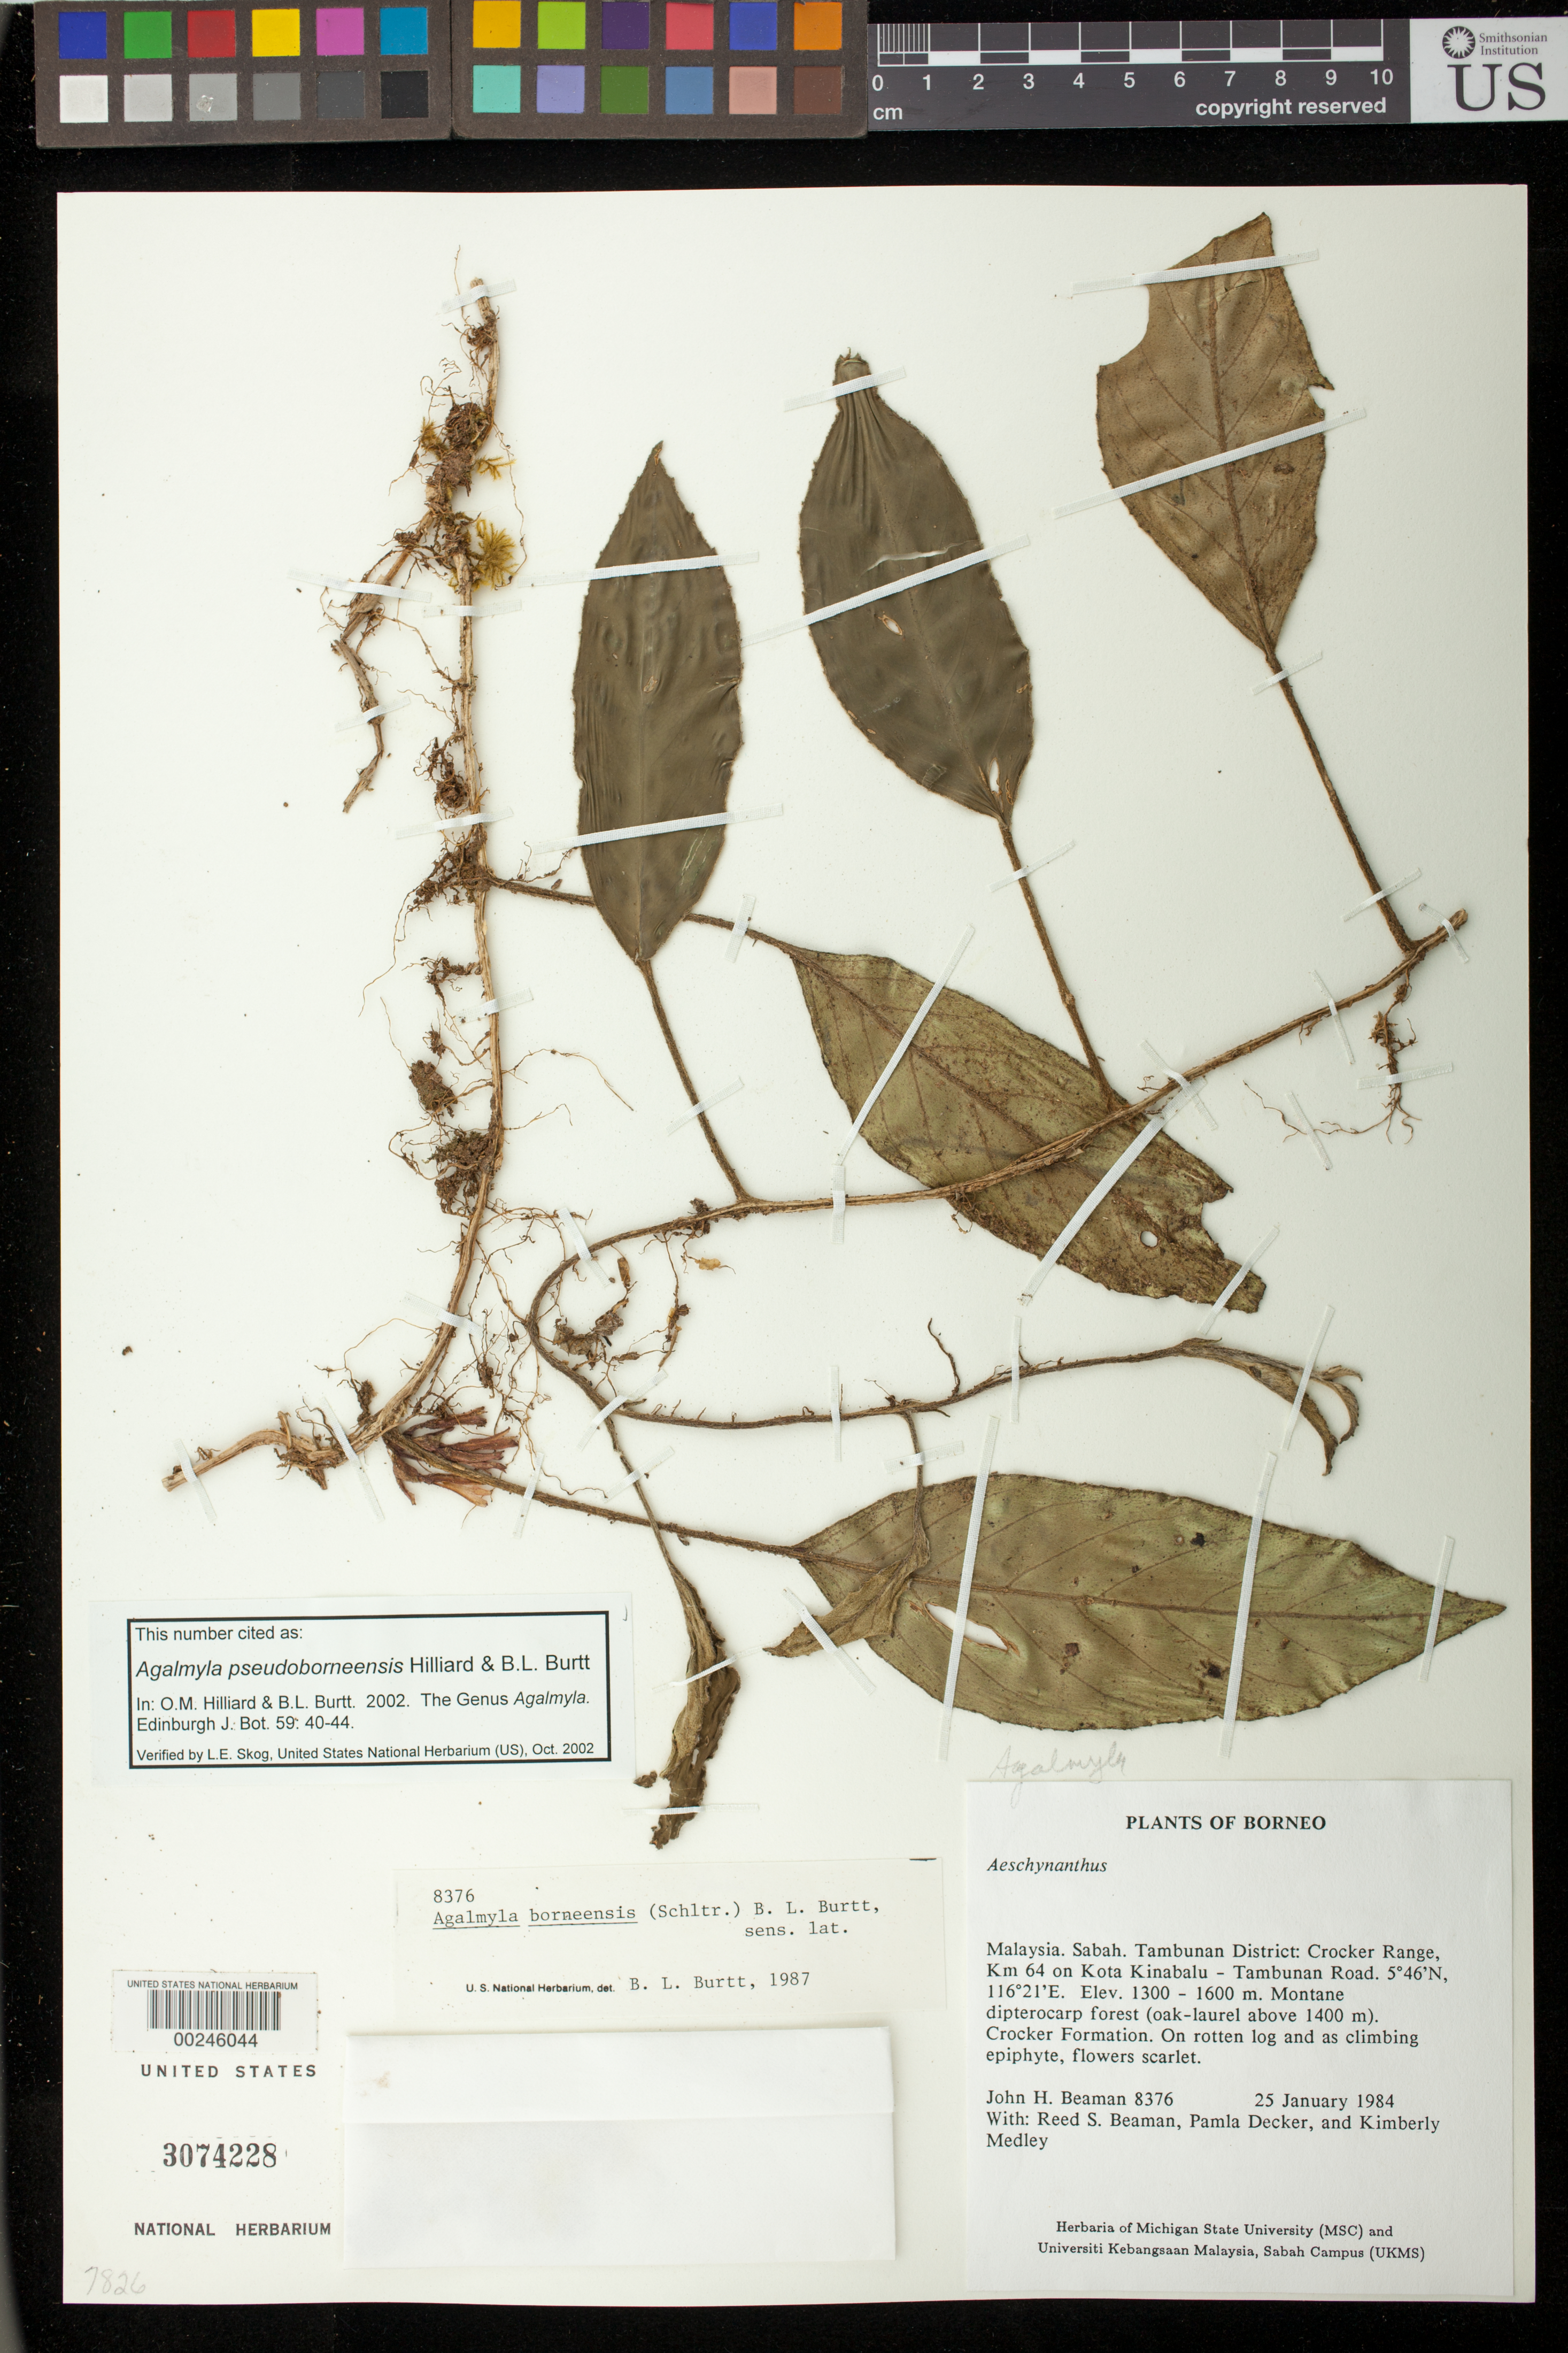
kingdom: Plantae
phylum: Tracheophyta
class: Magnoliopsida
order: Lamiales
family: Gesneriaceae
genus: Agalmyla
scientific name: Agalmyla pseudoborneensis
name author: Hilliard & B.L. Burtt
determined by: Hilliard, O. M.; Burtt, B. L.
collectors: J. H. Beaman, R. S. Beaman, P. Decker & K. Medley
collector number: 8376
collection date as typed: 25 Jan 1984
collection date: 1984-01-25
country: Malaysia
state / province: Sabah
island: Borneo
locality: Tambunan District: Crocker Range, km 64 on Kota Kinabalu - Tambunan Road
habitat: Montane dipterocarp forest (oak-laurel forest above 1400), Crocker Formation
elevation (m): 1300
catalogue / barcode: US 3074228